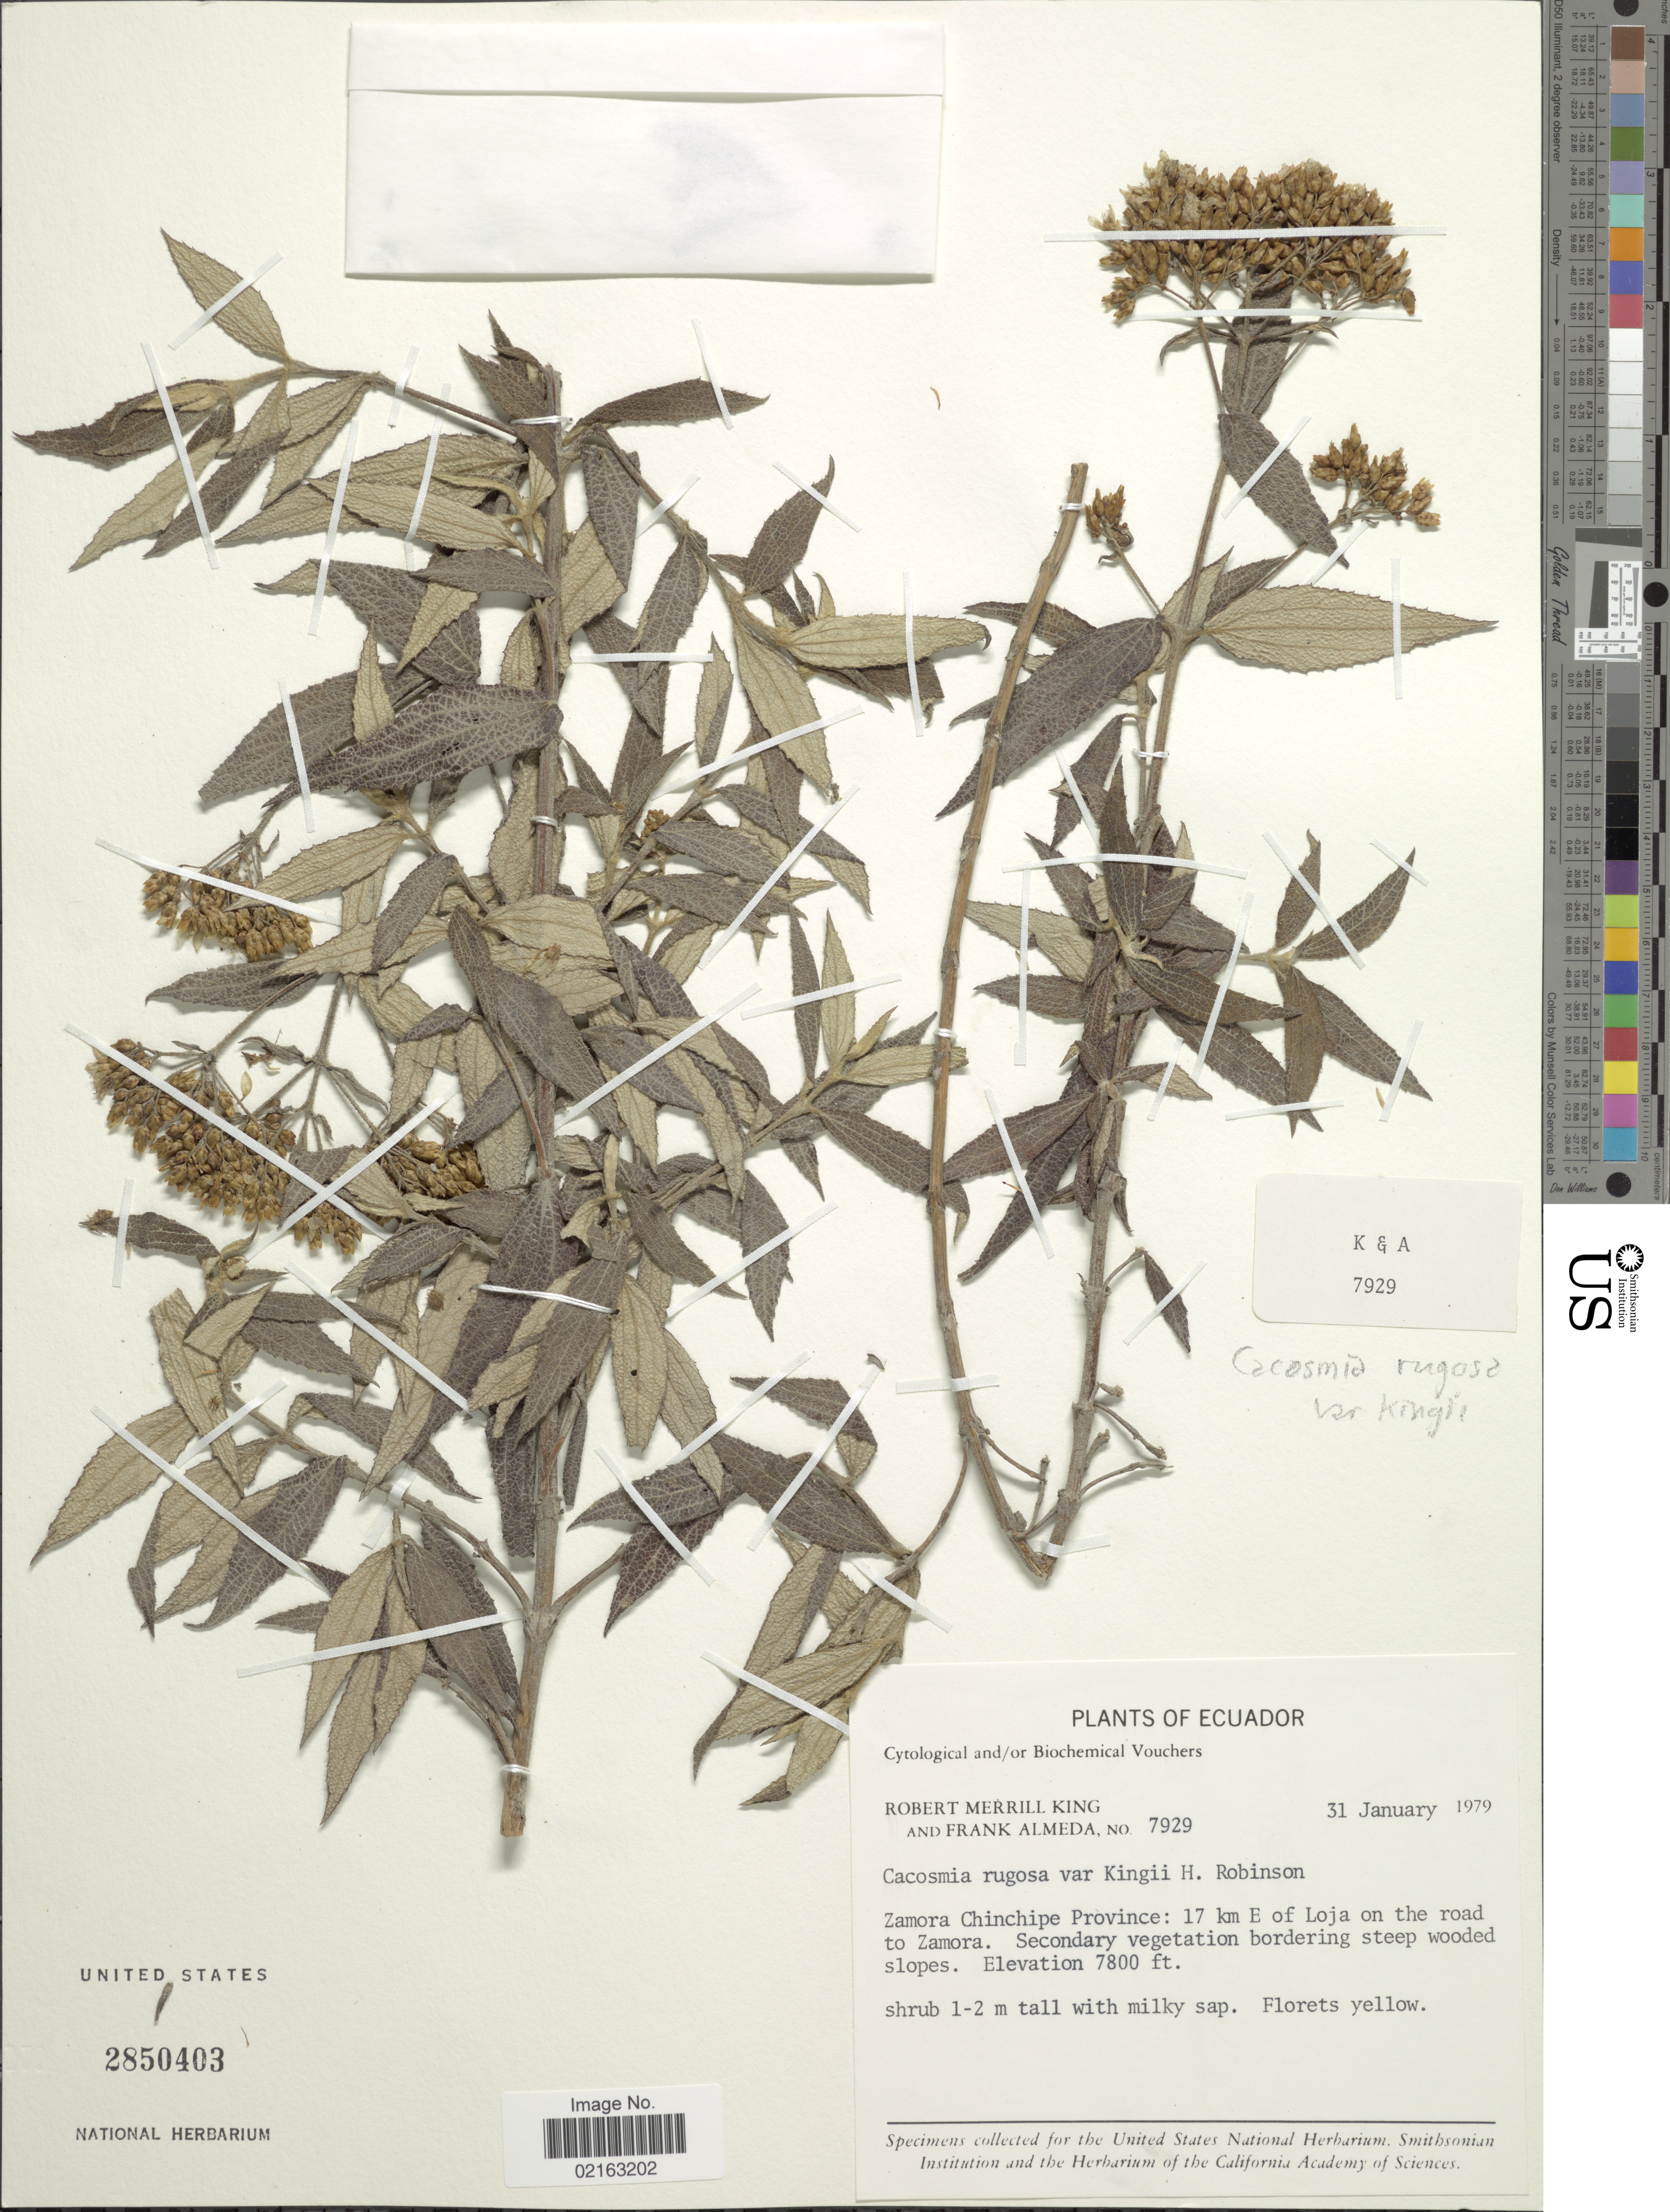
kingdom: Plantae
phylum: Tracheophyta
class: Magnoliopsida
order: Asterales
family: Asteraceae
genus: Cacosmia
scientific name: Cacosmia rugosa var. kingii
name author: H. Rob.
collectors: R. M. King & F. Almeda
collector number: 7929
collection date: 1979-01-31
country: Ecuador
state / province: Zamora-Chinchipe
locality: Zamora Chinchipe Province: 17 km E of Loja on the road to Zomaro.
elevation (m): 2377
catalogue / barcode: US 2850403